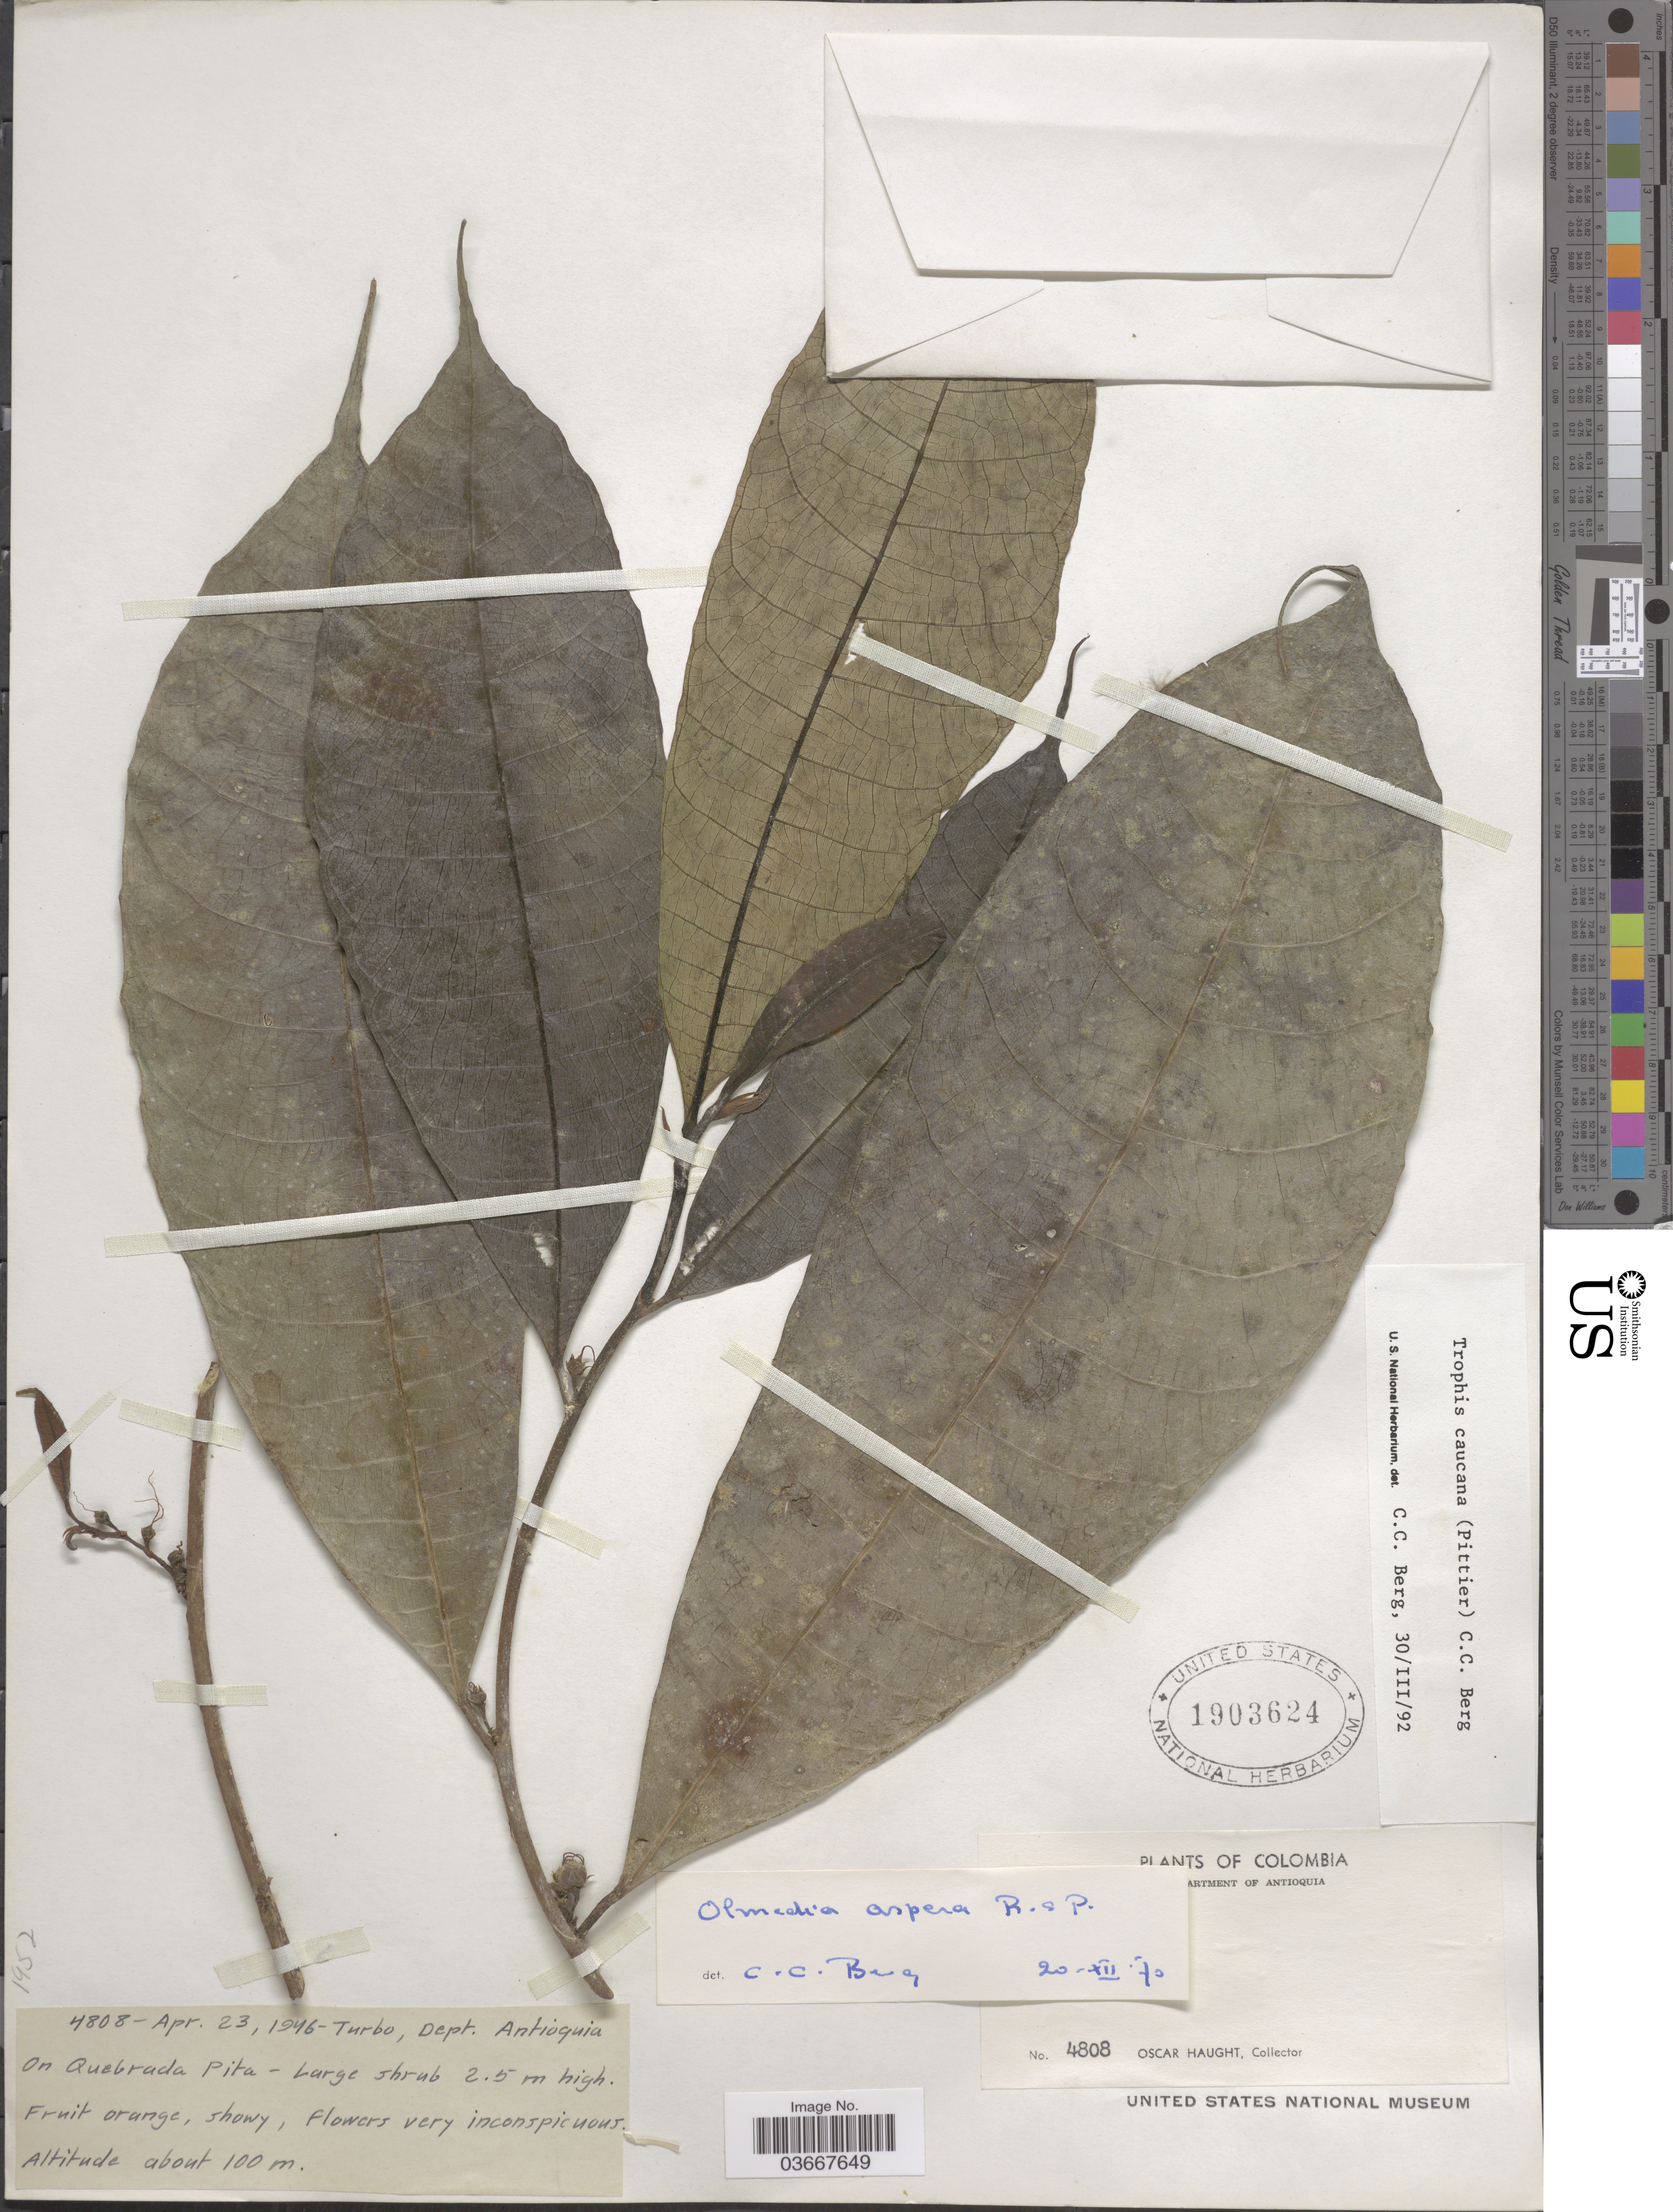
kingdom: Plantae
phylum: Tracheophyta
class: Magnoliopsida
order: Rosales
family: Moraceae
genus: Olmedia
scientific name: Olmedia aspera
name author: Ruiz & Pav.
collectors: O. L. Haught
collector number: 4808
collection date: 1946-04-23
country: Colombia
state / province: Antioquia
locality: Turbo, Dept. Antioquia. On Quebrada Pita.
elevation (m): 100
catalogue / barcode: US 1903624